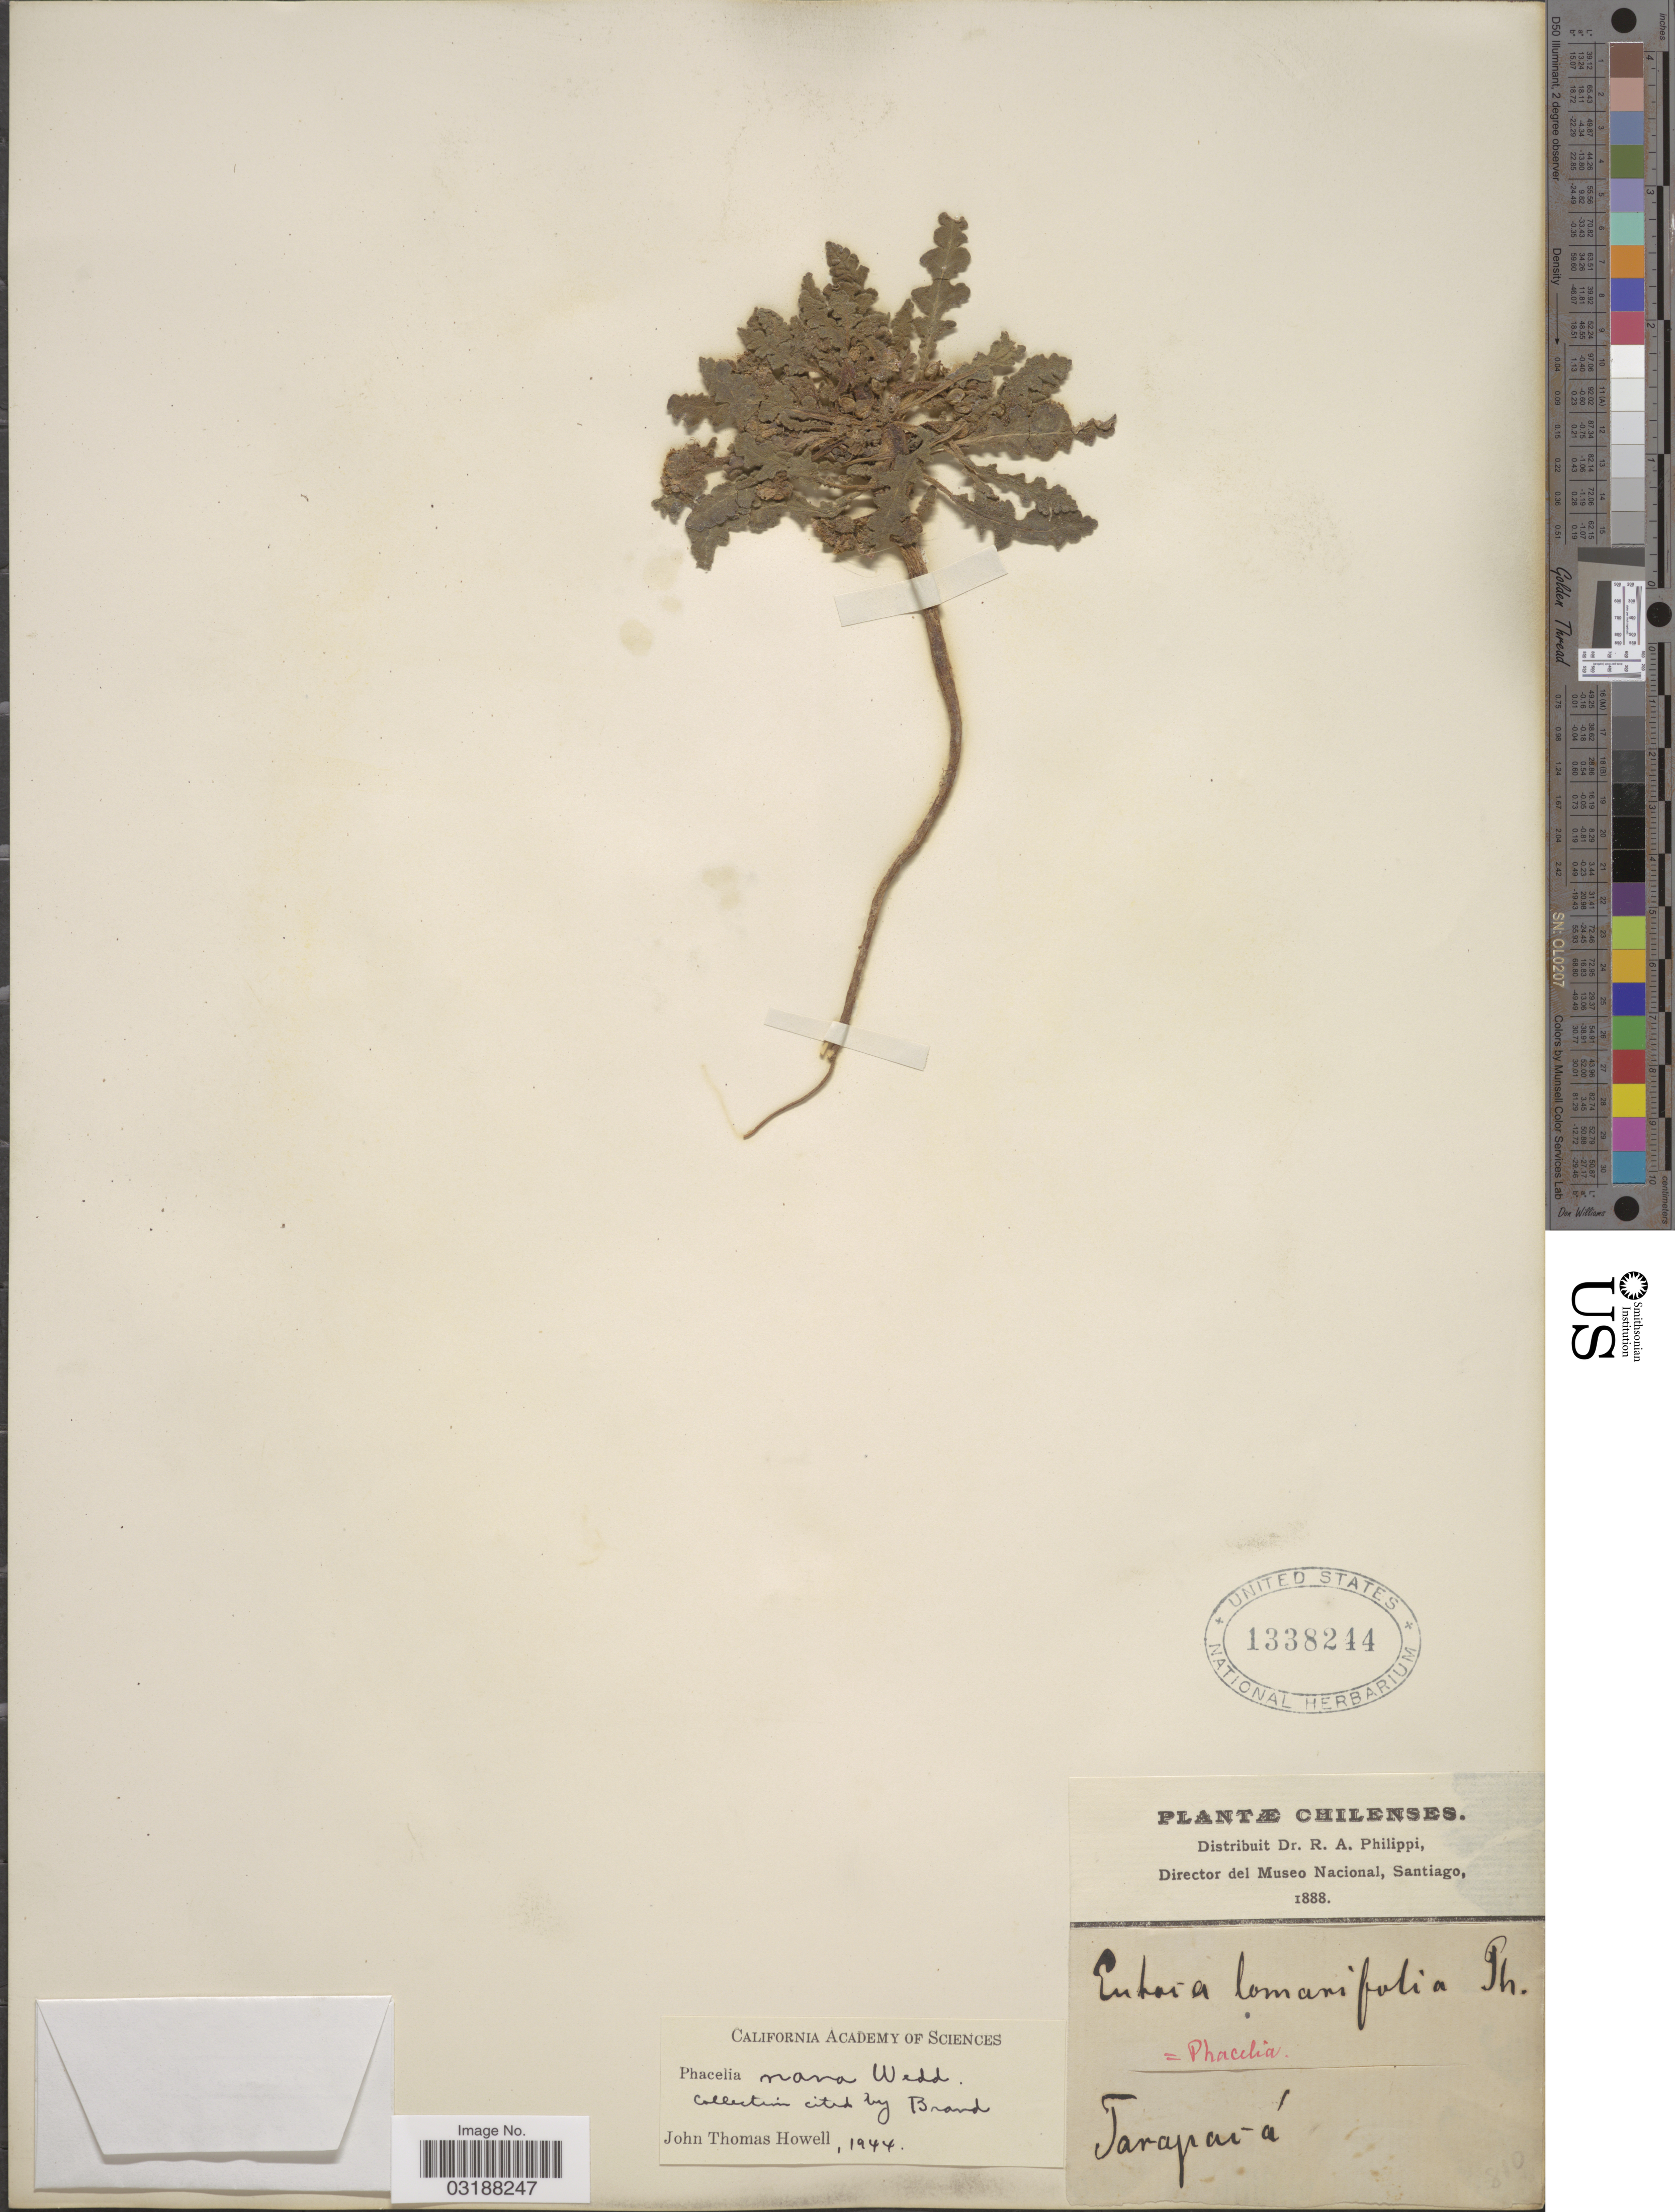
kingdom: Plantae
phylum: Tracheophyta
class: Magnoliopsida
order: Boraginales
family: Hydrophyllaceae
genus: Phacelia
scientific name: Phacelia nana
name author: Wedd.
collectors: ex. herb. R.A. Philippi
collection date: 1888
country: Chile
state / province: Tarapacá (I)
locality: Tarapaca.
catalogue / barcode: US 1338244